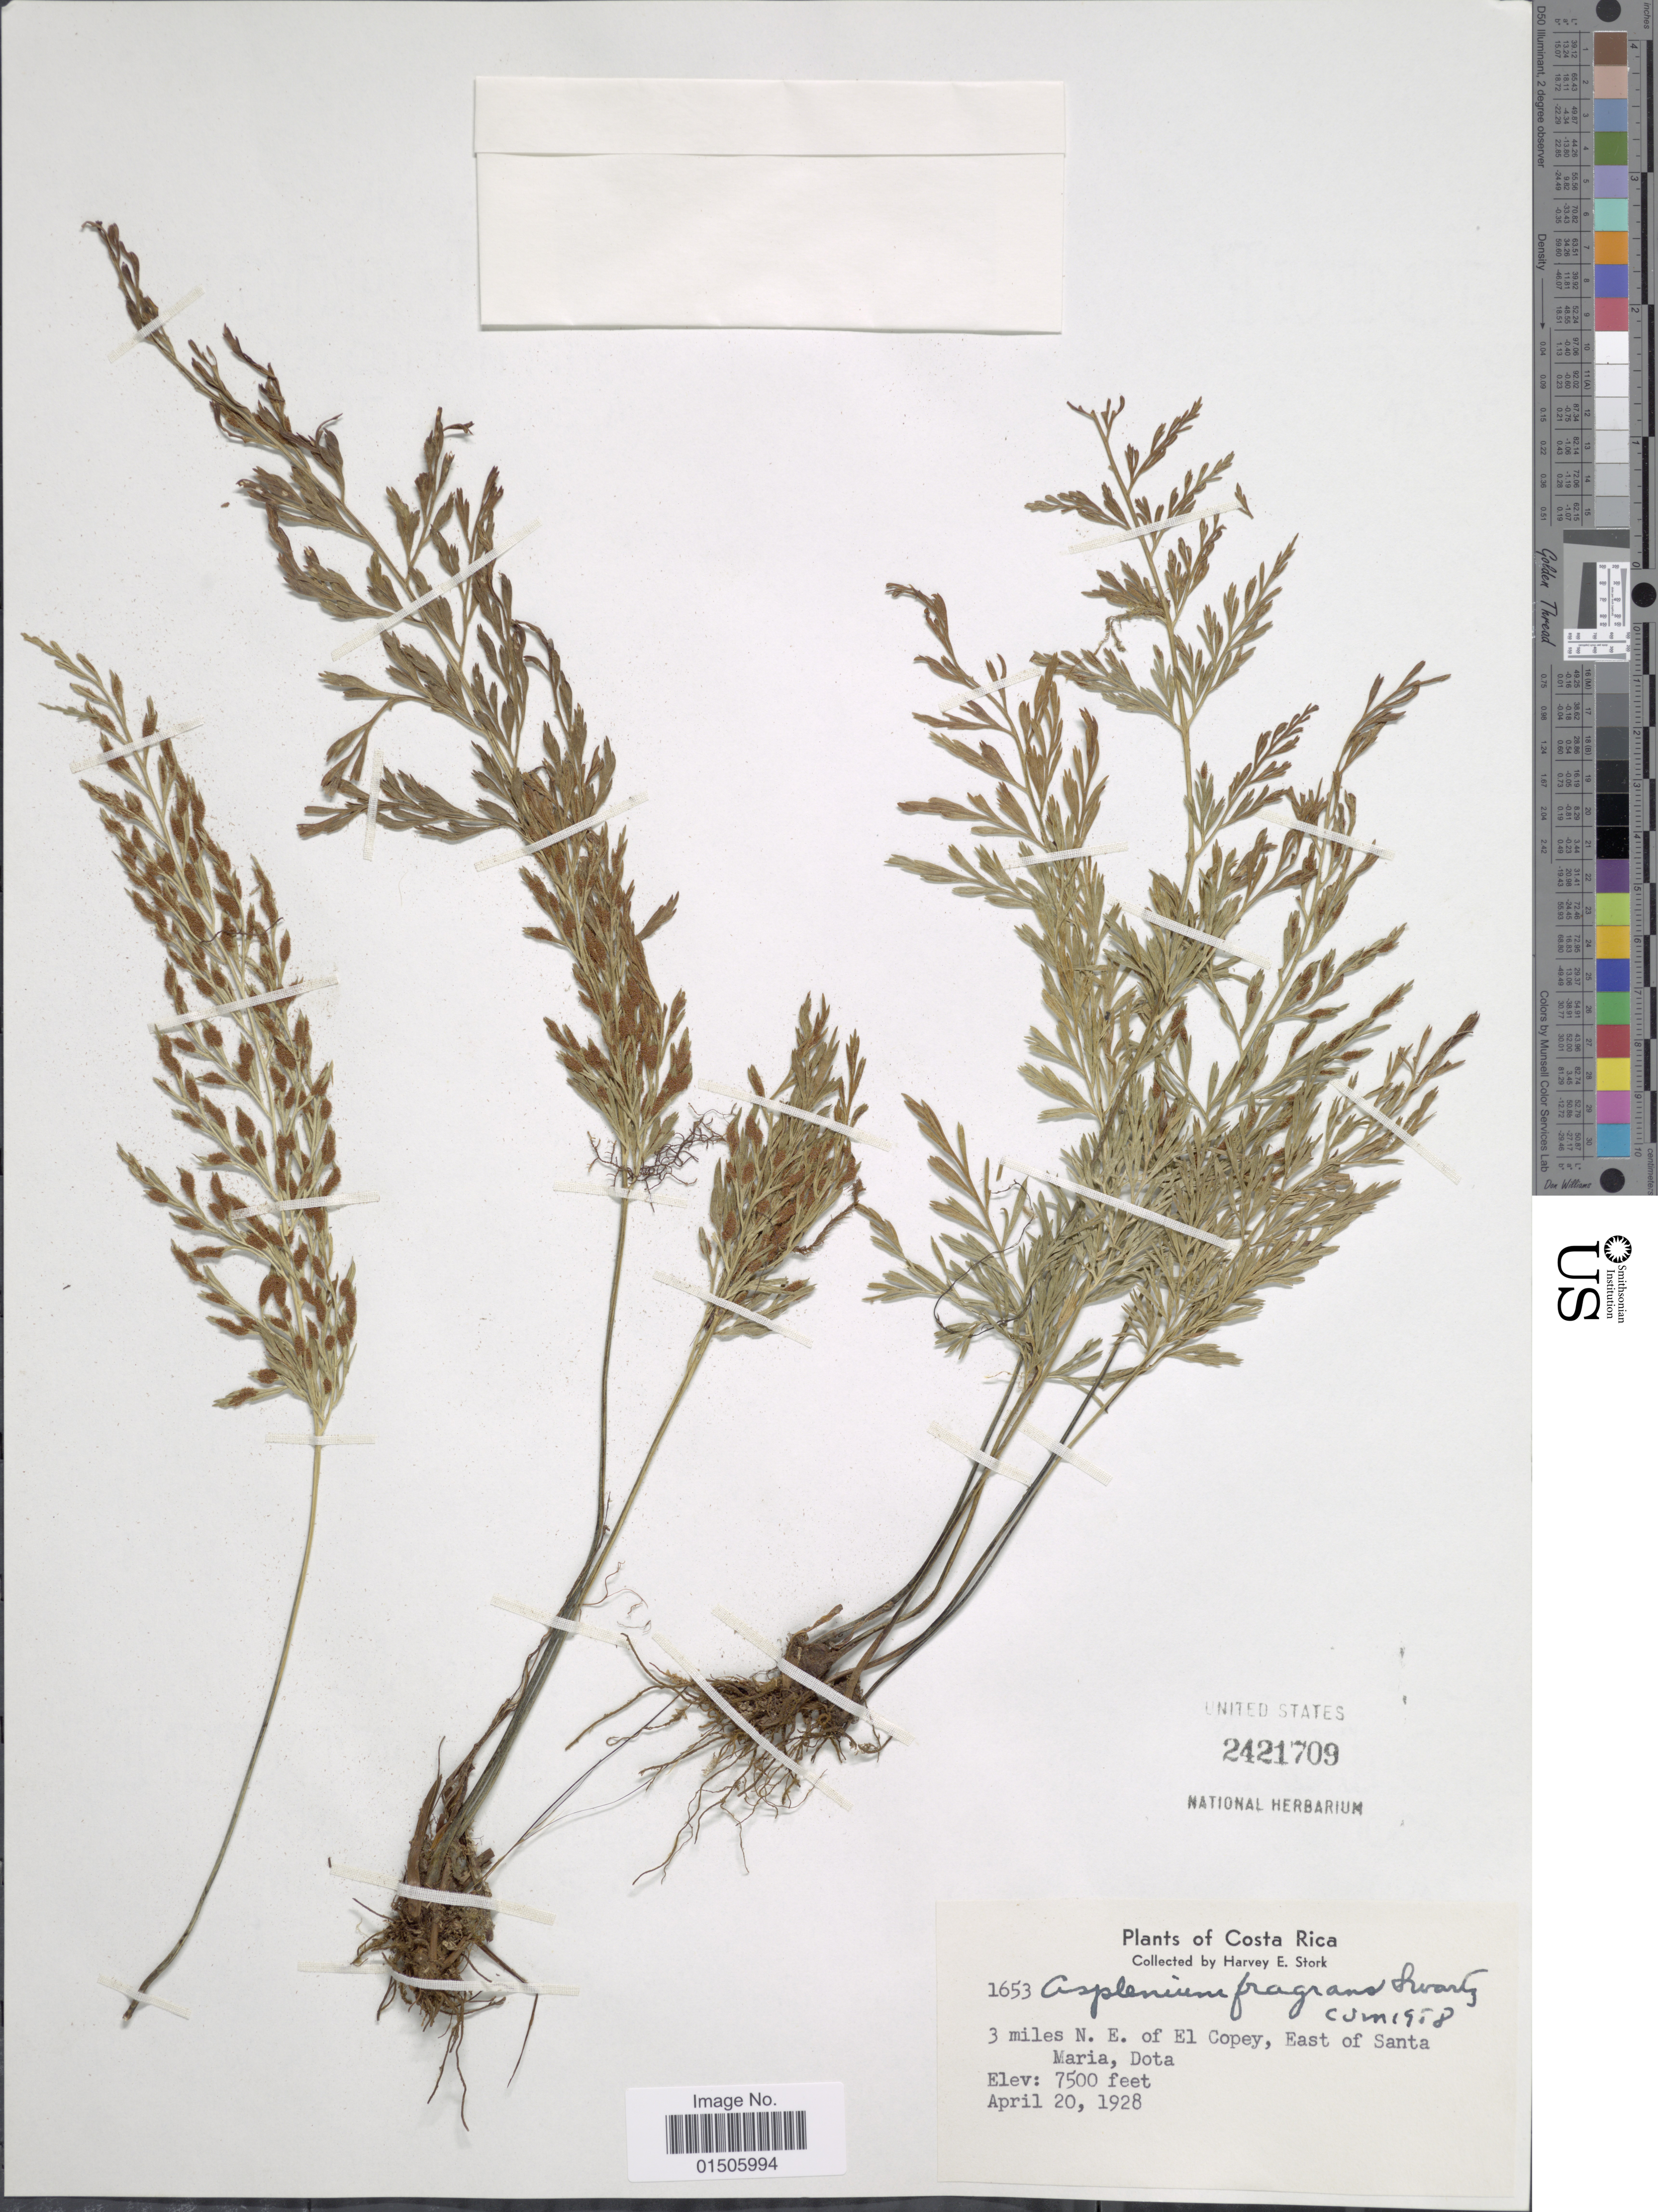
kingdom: Plantae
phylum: Tracheophyta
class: Polypodiopsida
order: Polypodiales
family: Aspleniaceae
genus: Asplenium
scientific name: Asplenium cuspidatum var. tripinnatum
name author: (E. Fourn.) C.V. Morton & Lellinger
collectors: H. E. Stork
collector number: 1653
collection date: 1928-04-20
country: Costa Rica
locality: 3 miles N.E. of El Copey, East of Santa Maria, Dota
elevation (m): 2286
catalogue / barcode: US 2421709